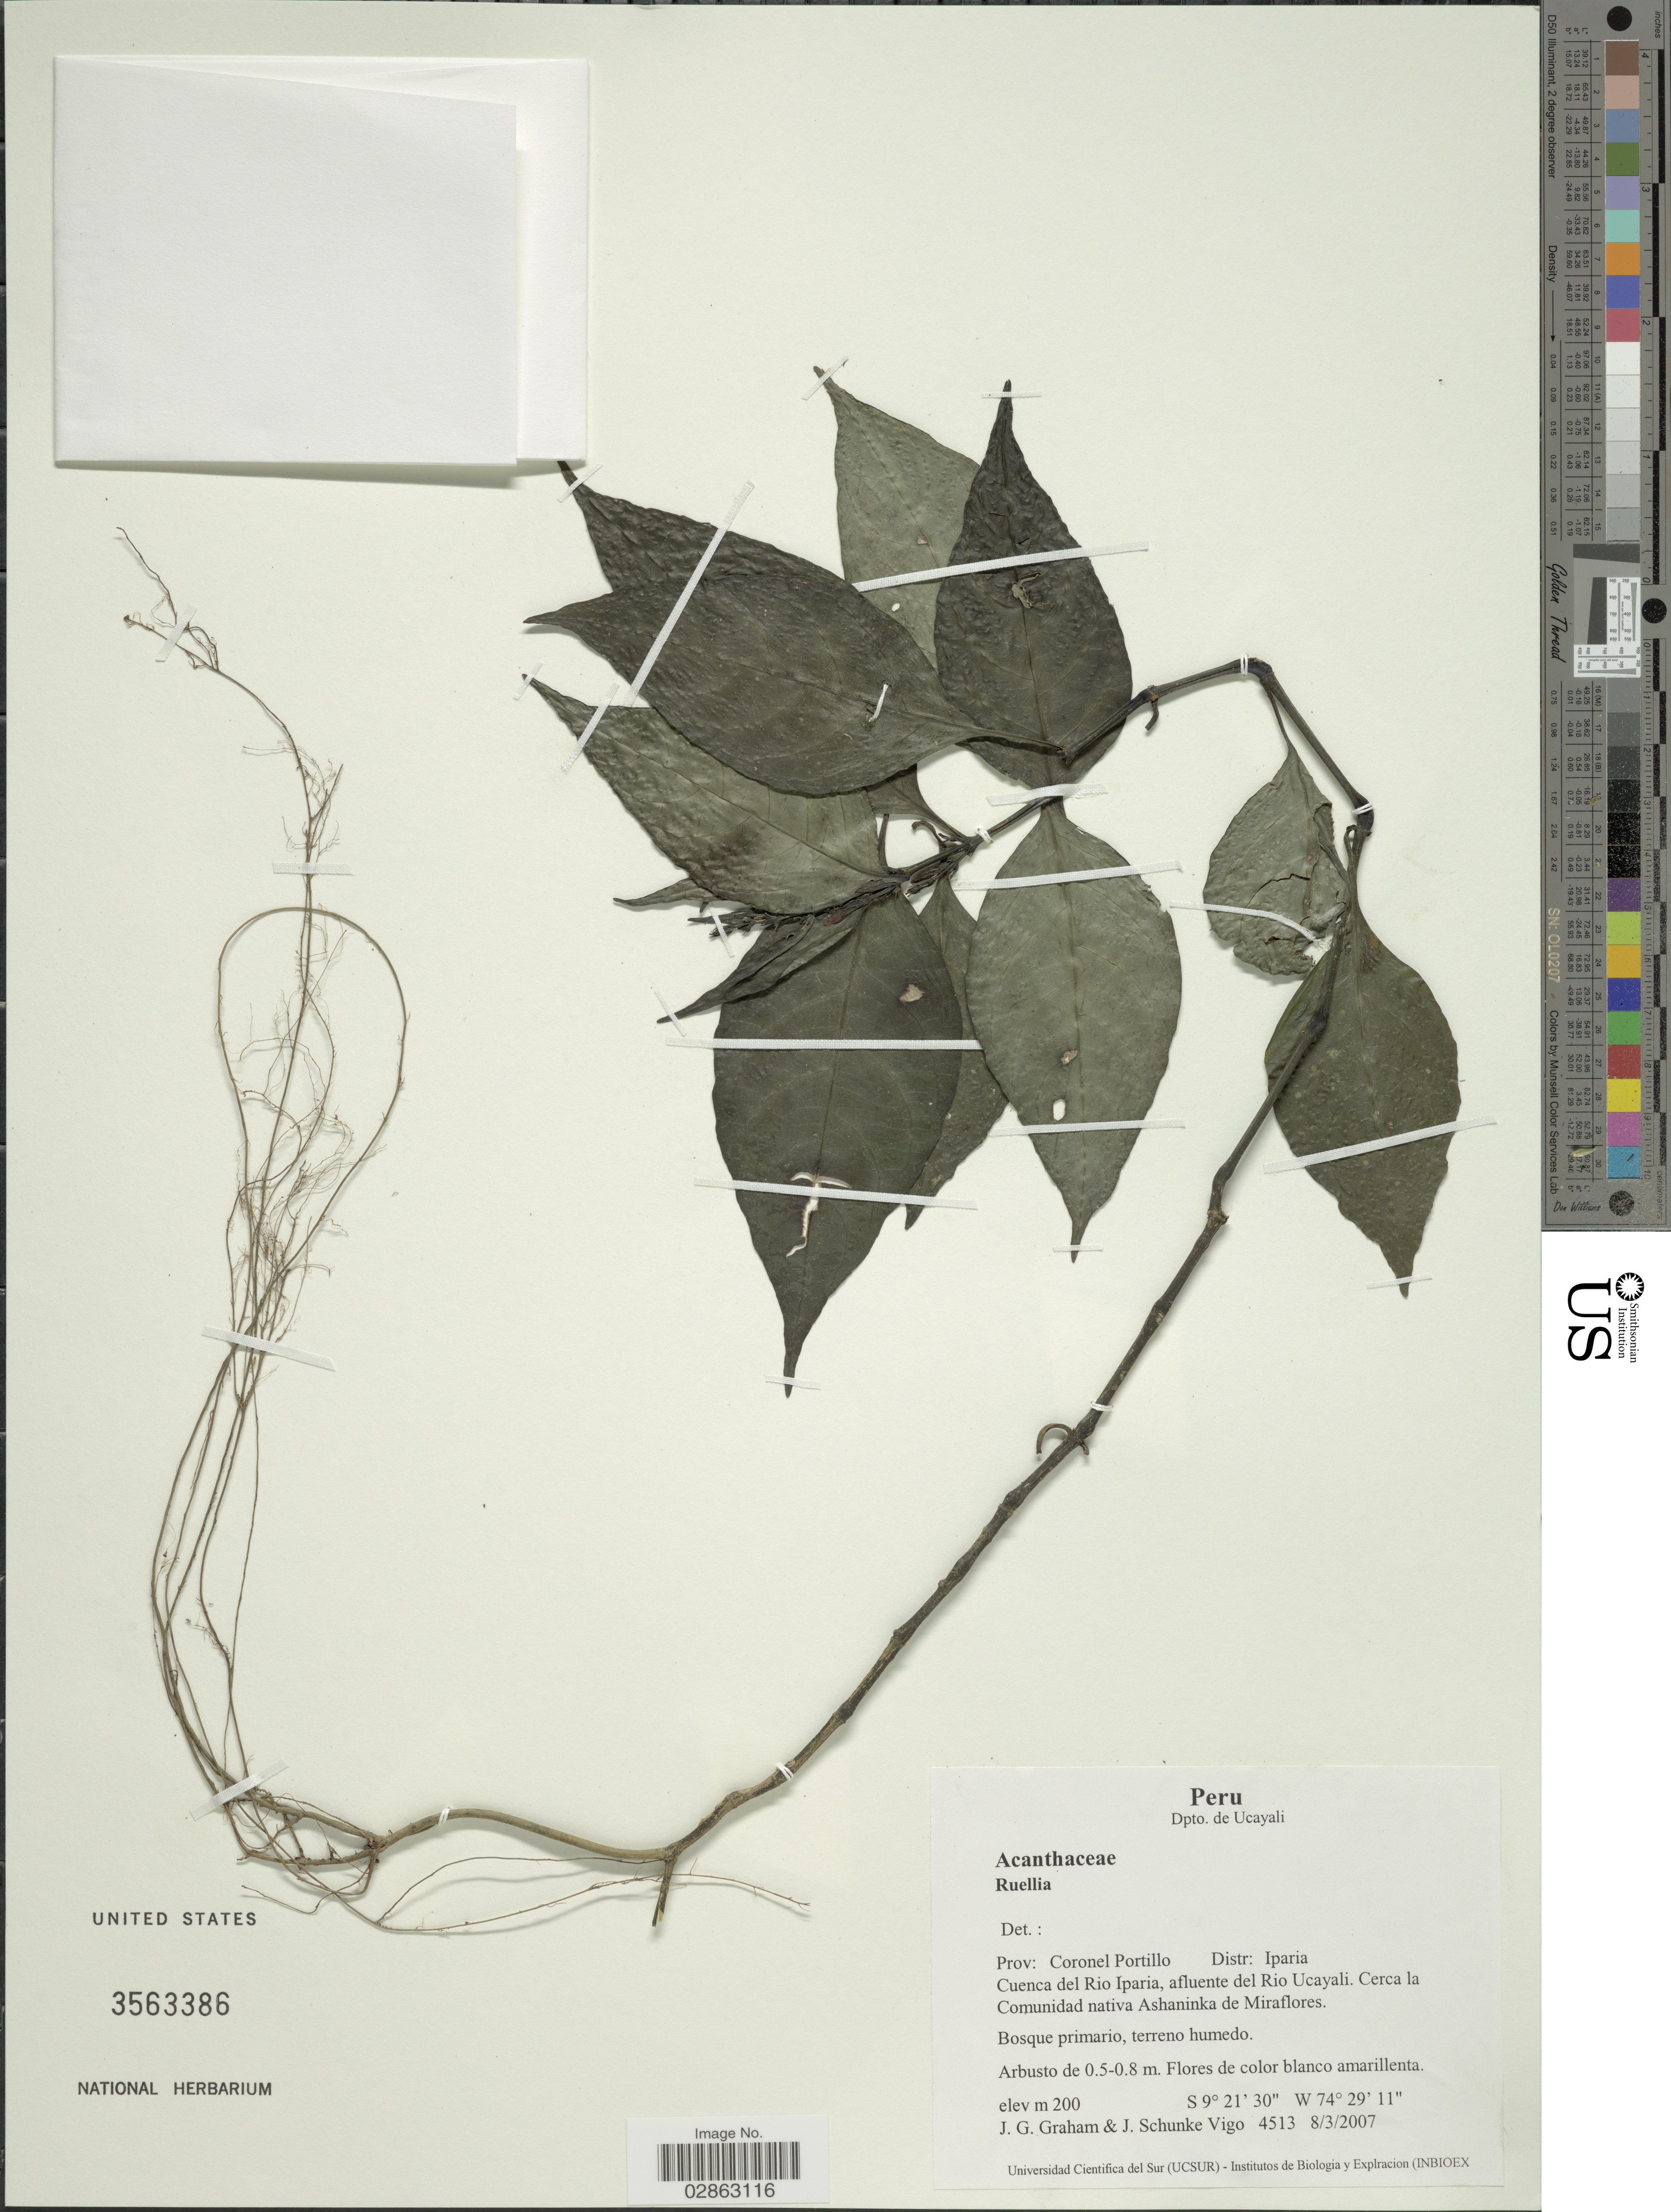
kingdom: Plantae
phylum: Tracheophyta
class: Magnoliopsida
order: Lamiales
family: Acanthaceae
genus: Ruellia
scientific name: Ruellia sp.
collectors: J. Graham & J. Schunke Vigo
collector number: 4513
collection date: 2007-03-08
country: Peru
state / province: Ucayali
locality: Dpto. de Ucayali. Prov: Coronel Portillo. Distr: Iparia. Cuenca del Rio Iparia, afluente del Rio Ucayali. Cerca la Comunidad nativa Ashaninka de Miraflores.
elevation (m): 200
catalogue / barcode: US 3563386